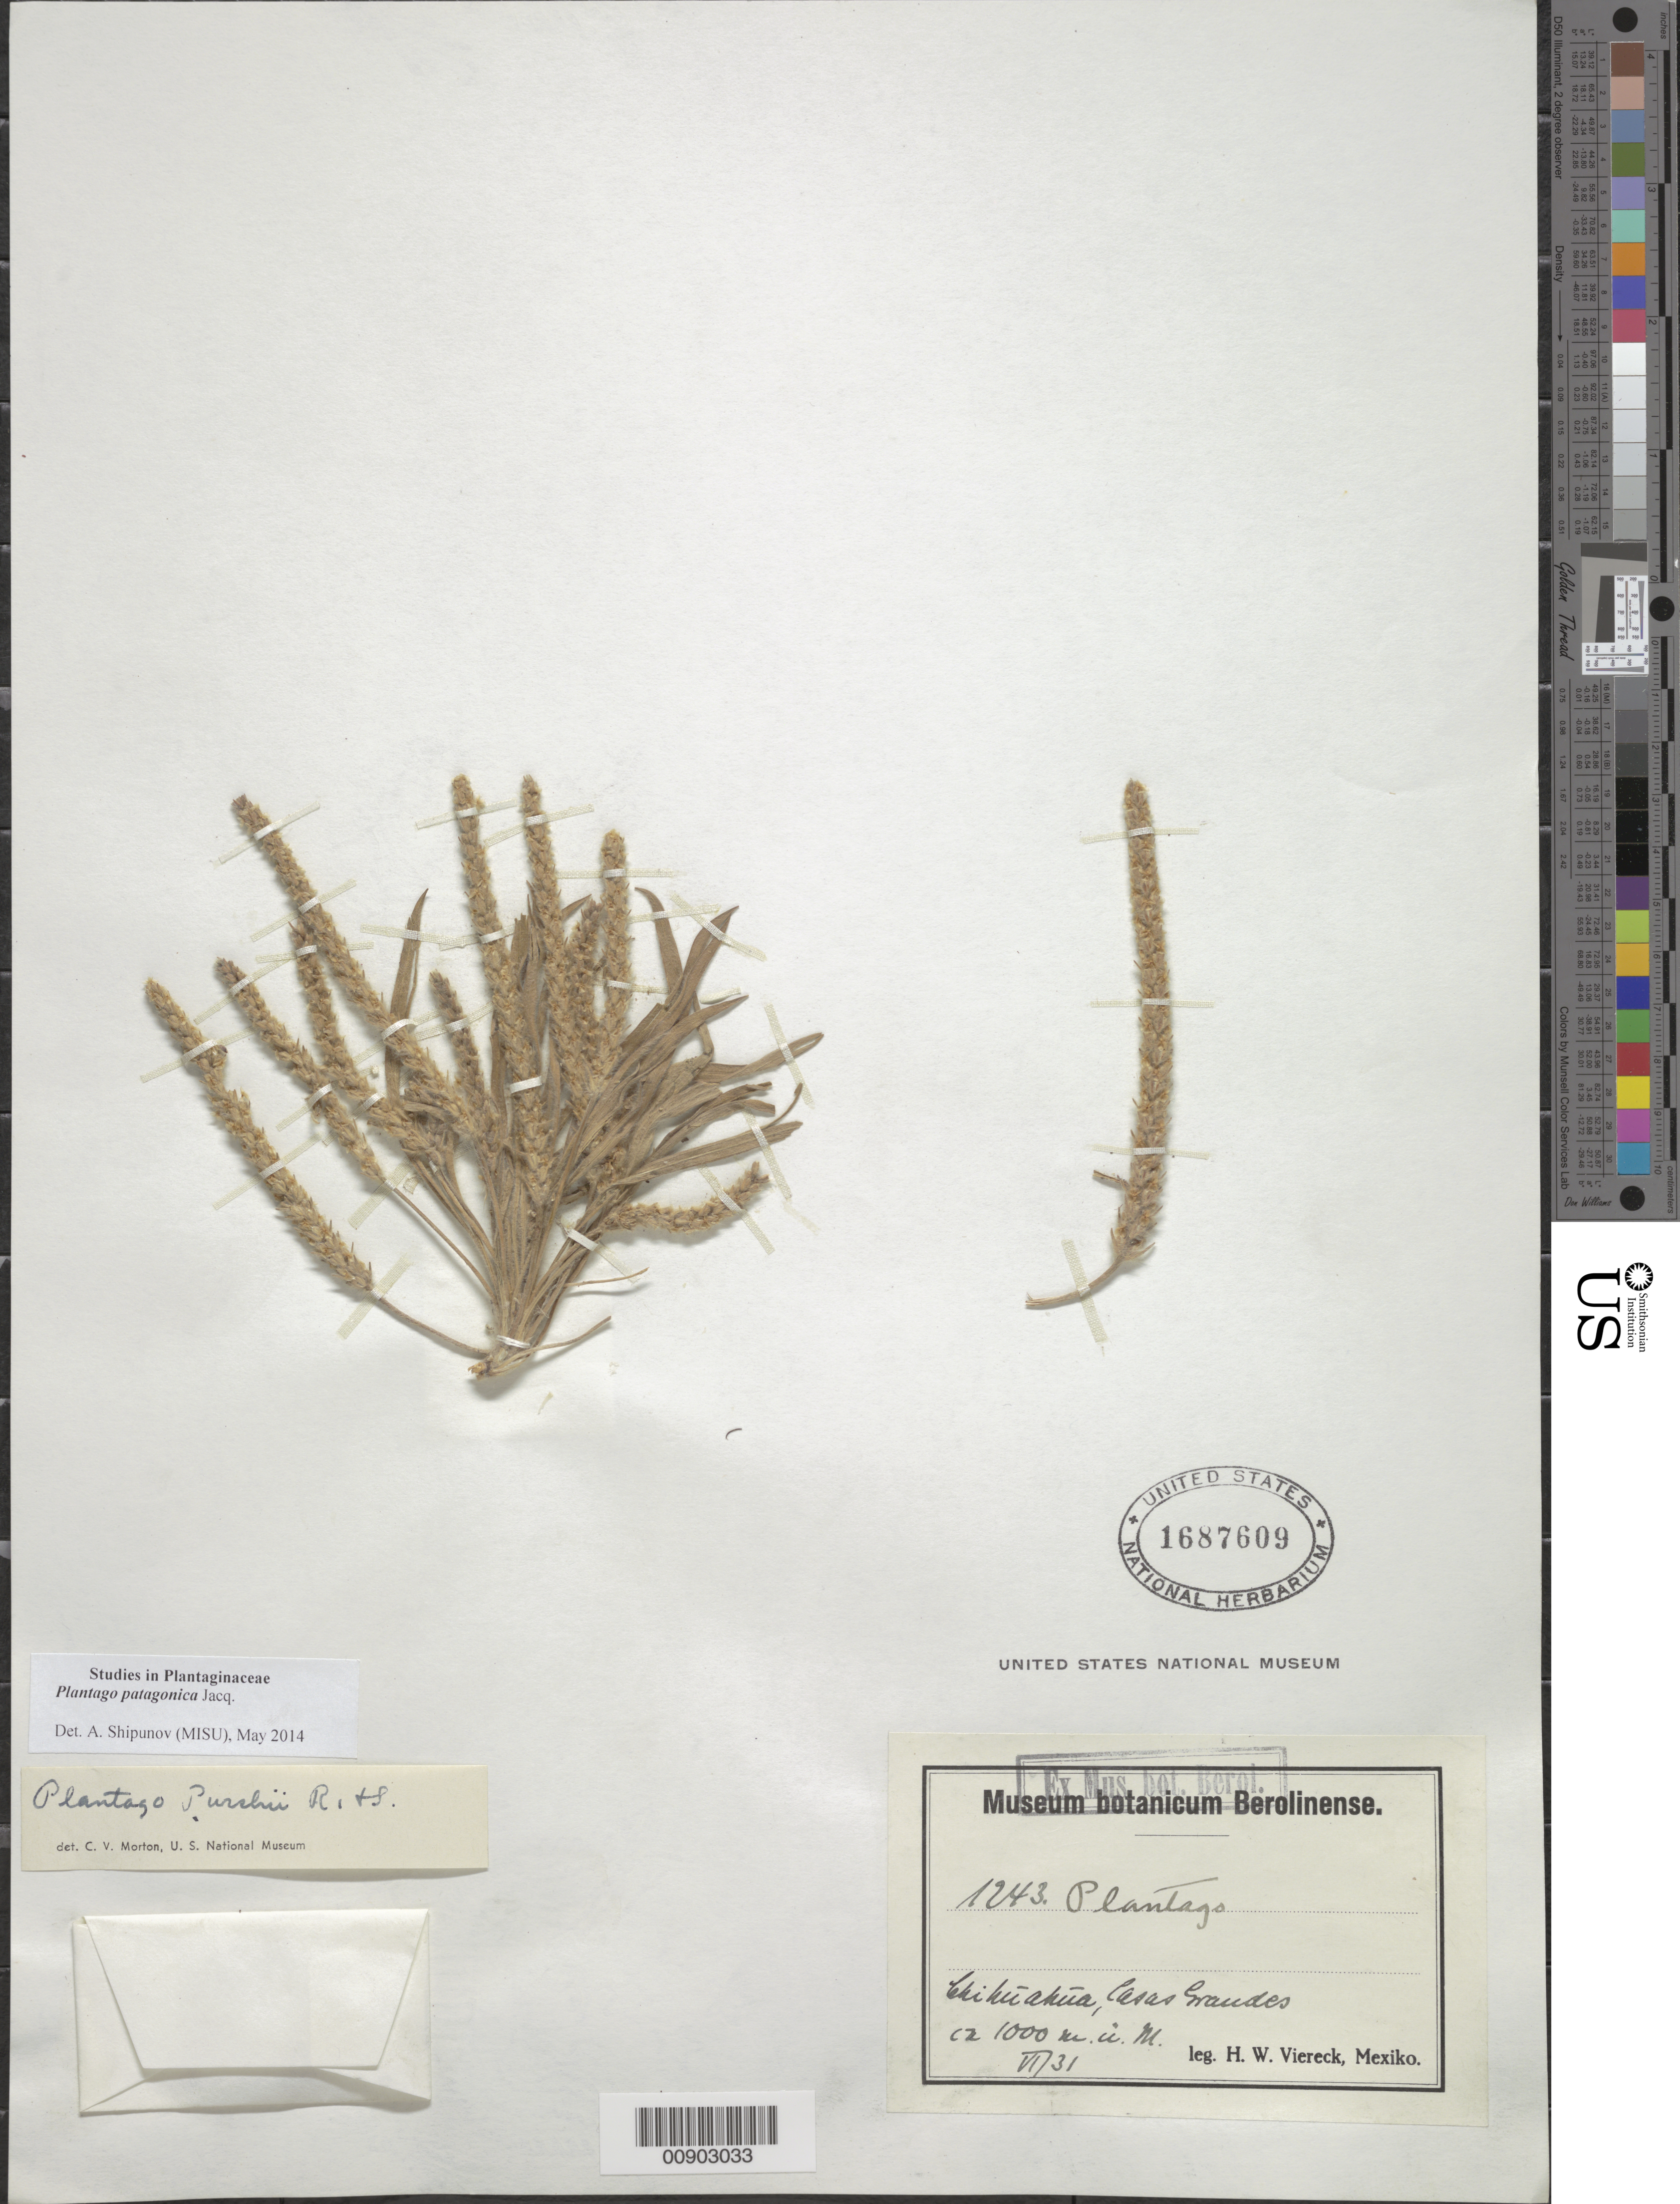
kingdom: Plantae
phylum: Tracheophyta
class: Magnoliopsida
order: Lamiales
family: Plantaginaceae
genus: Plantago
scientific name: Plantago patagonica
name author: Jacq.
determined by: Shipunov, Alexey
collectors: H. W. Viereck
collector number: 1243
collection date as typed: Jun 1931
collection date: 1931-06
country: Mexico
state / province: Chihuahua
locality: Casas Grandes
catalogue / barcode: US 1687609